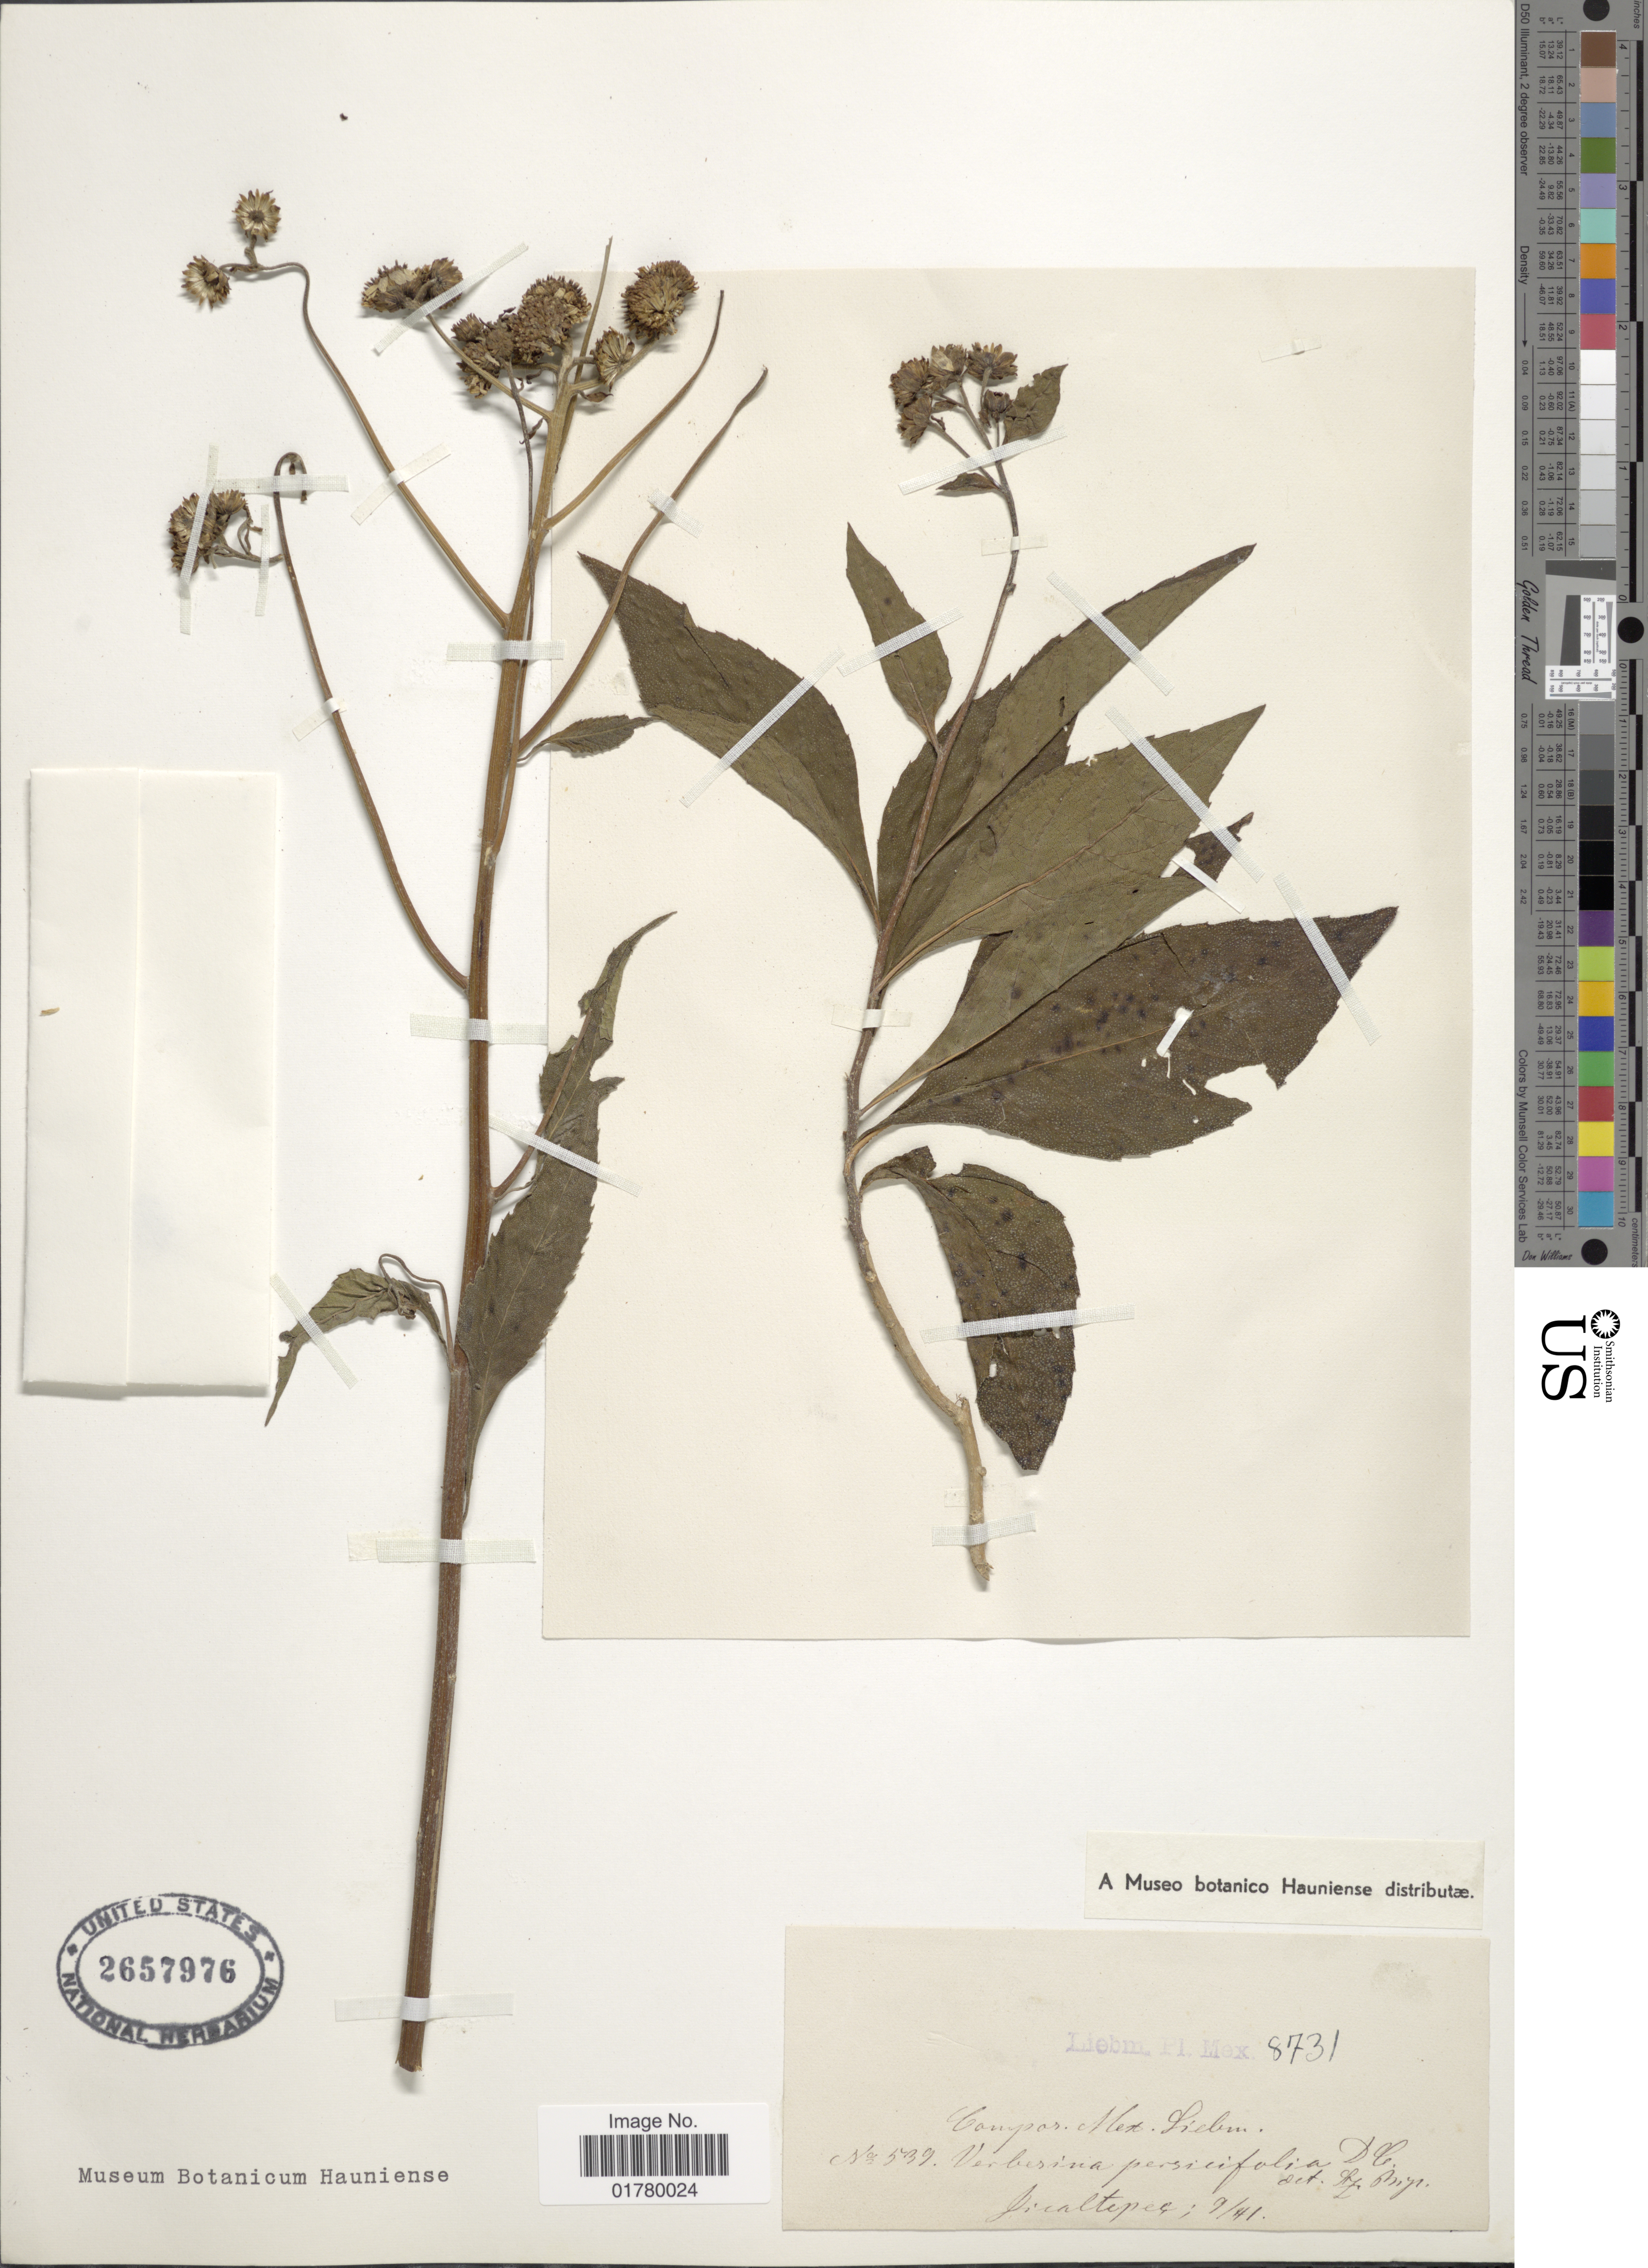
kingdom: Plantae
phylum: Tracheophyta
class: Magnoliopsida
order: Asterales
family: Asteraceae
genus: Verbesina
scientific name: Verbesina persicifolia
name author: DC.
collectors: Liebmann, --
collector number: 8731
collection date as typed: Transcribed d/m/y: /9/41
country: Mexico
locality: Jicaltepec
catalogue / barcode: US 2657976